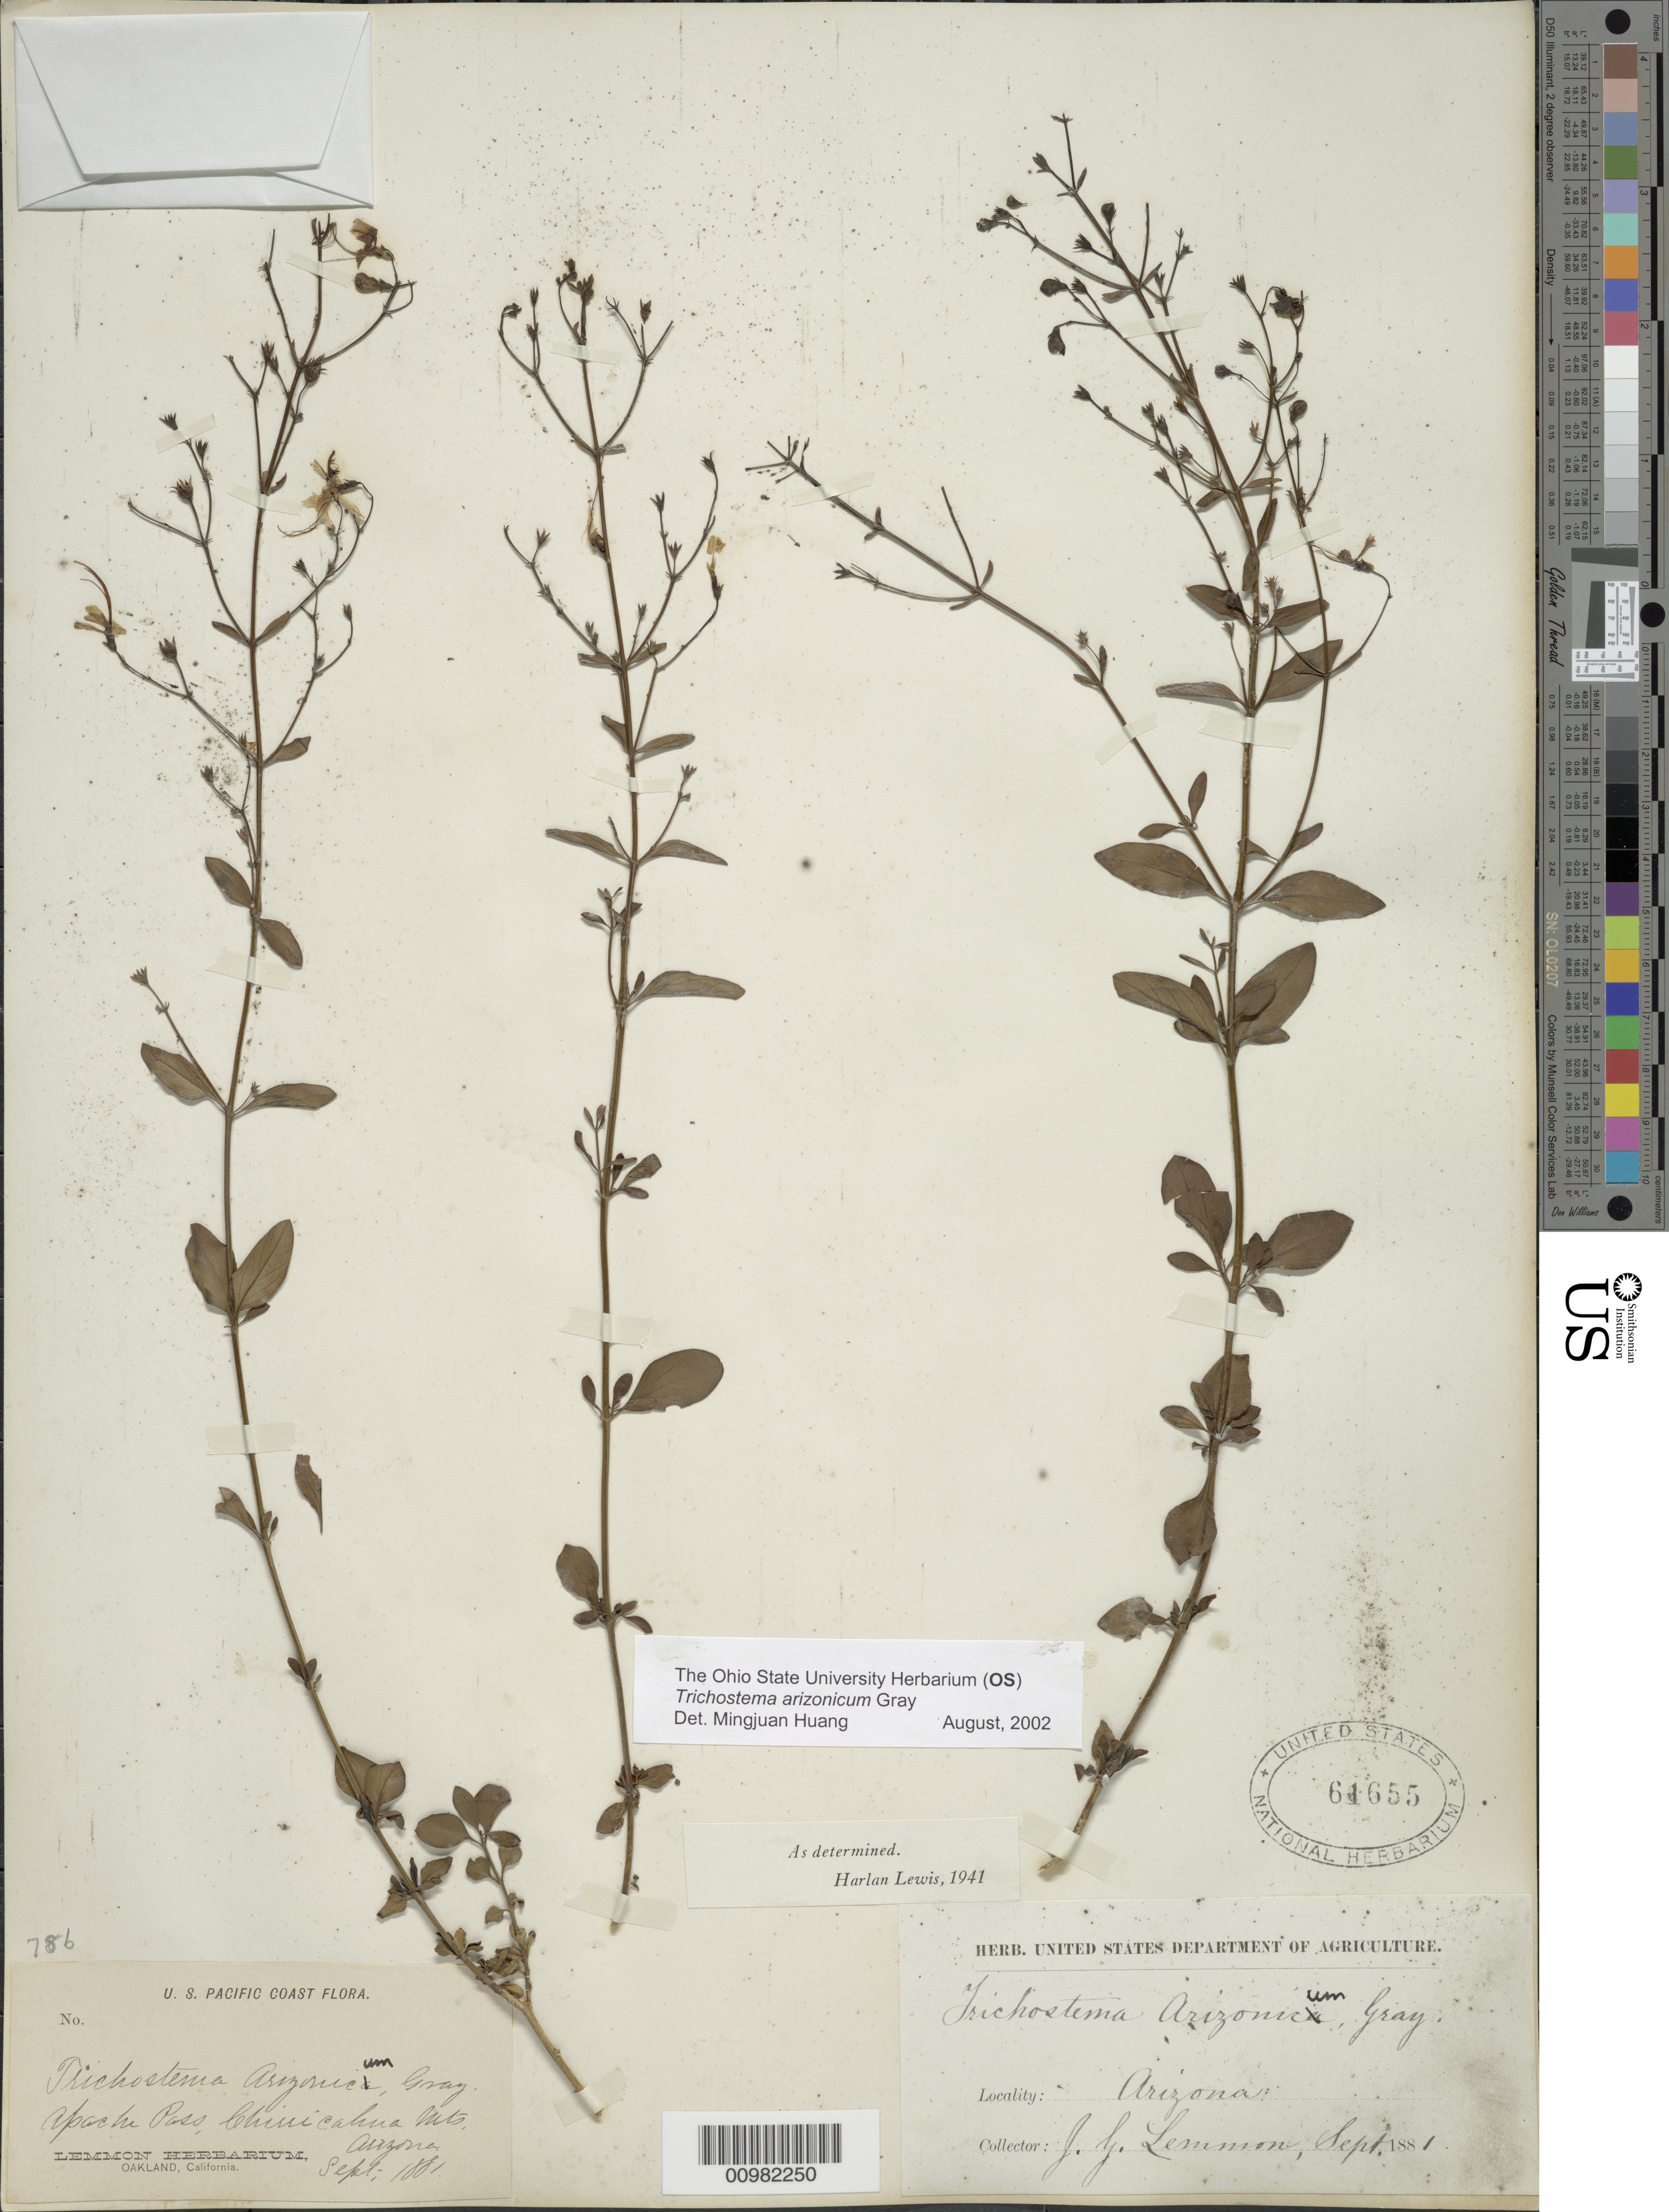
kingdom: Plantae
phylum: Tracheophyta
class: Magnoliopsida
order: Lamiales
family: Lamiaceae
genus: Trichostema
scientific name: Trichostema arizonicum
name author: A. Gray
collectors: J. G. Lemmon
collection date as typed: Sep 1881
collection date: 1881-09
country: United States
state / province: Arizona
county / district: Cochise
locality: Chiricahua Mts.; Apache Pass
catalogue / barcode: US 61655